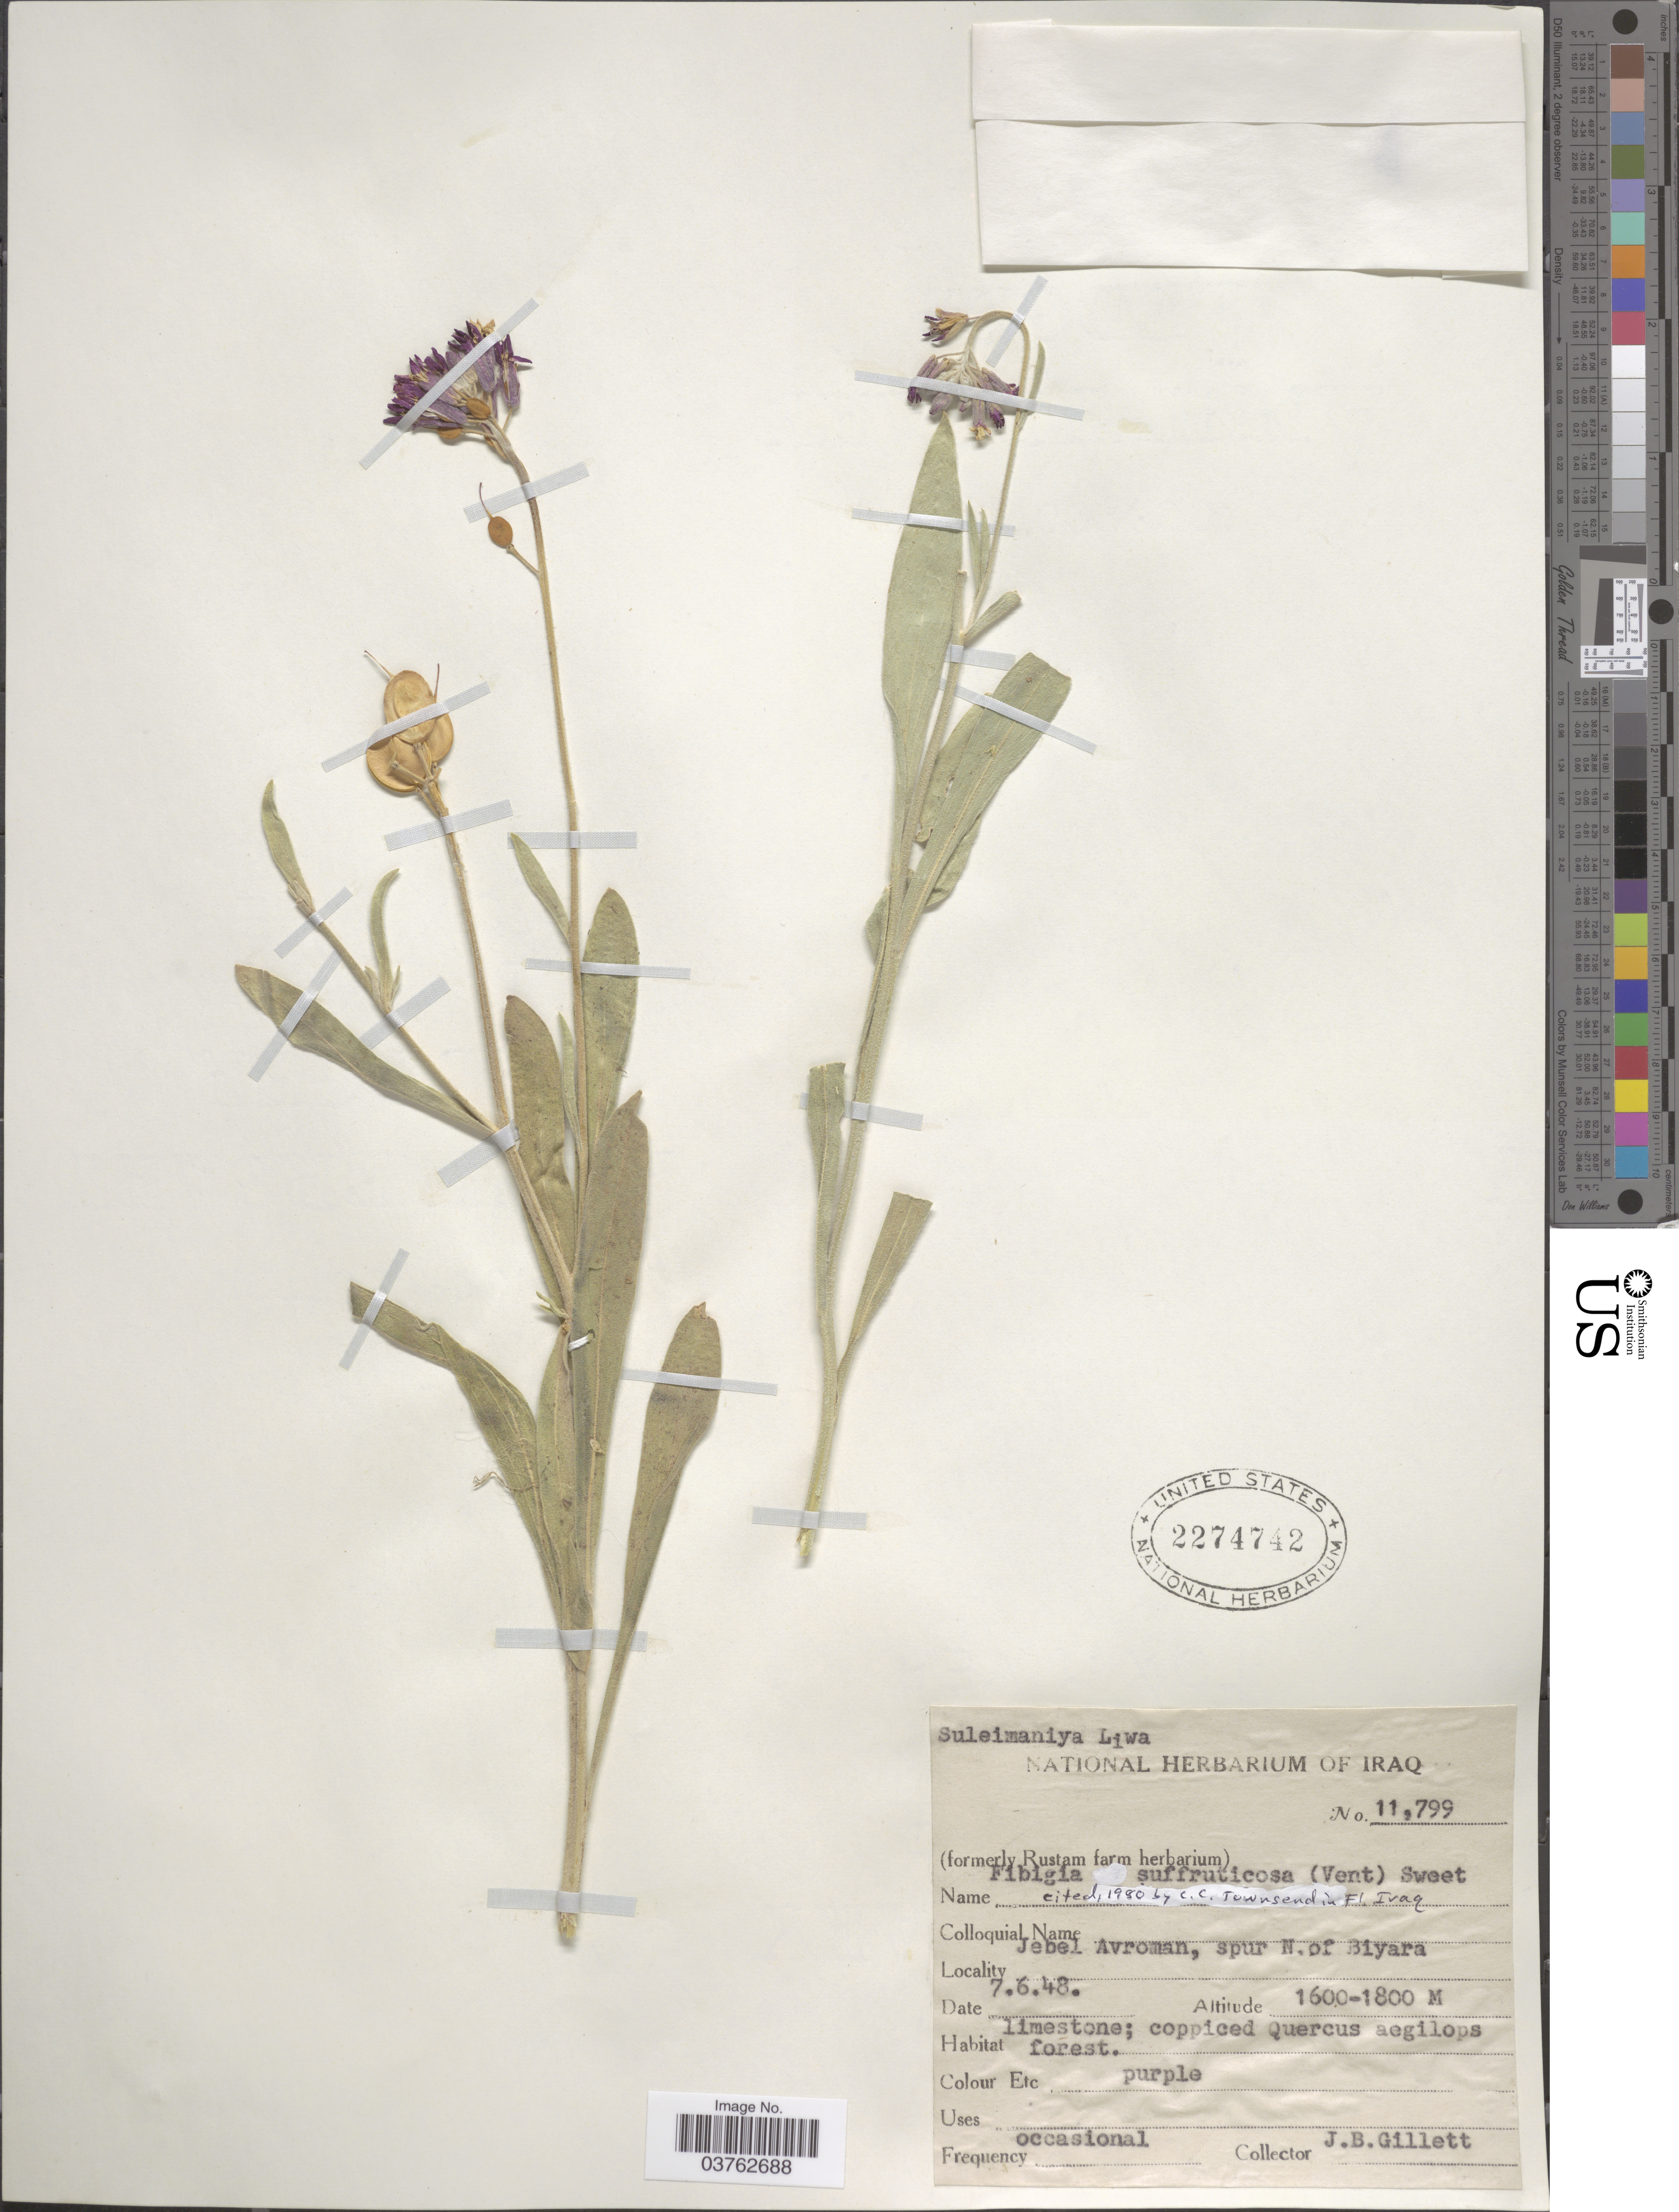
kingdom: Plantae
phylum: Tracheophyta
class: Magnoliopsida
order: Brassicales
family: Brassicaceae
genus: Fibigia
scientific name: Fibigia suffruticosa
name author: (Vent.) Sweet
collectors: J. B. Gillett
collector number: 11799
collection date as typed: Transcribed d/m/y: 7/6/48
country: Iraq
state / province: As Sulaymānīyah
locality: Suleimaniya Liwa. Jebel Avroman, spur N.of Biyara.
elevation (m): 1600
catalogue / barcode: US 2274742